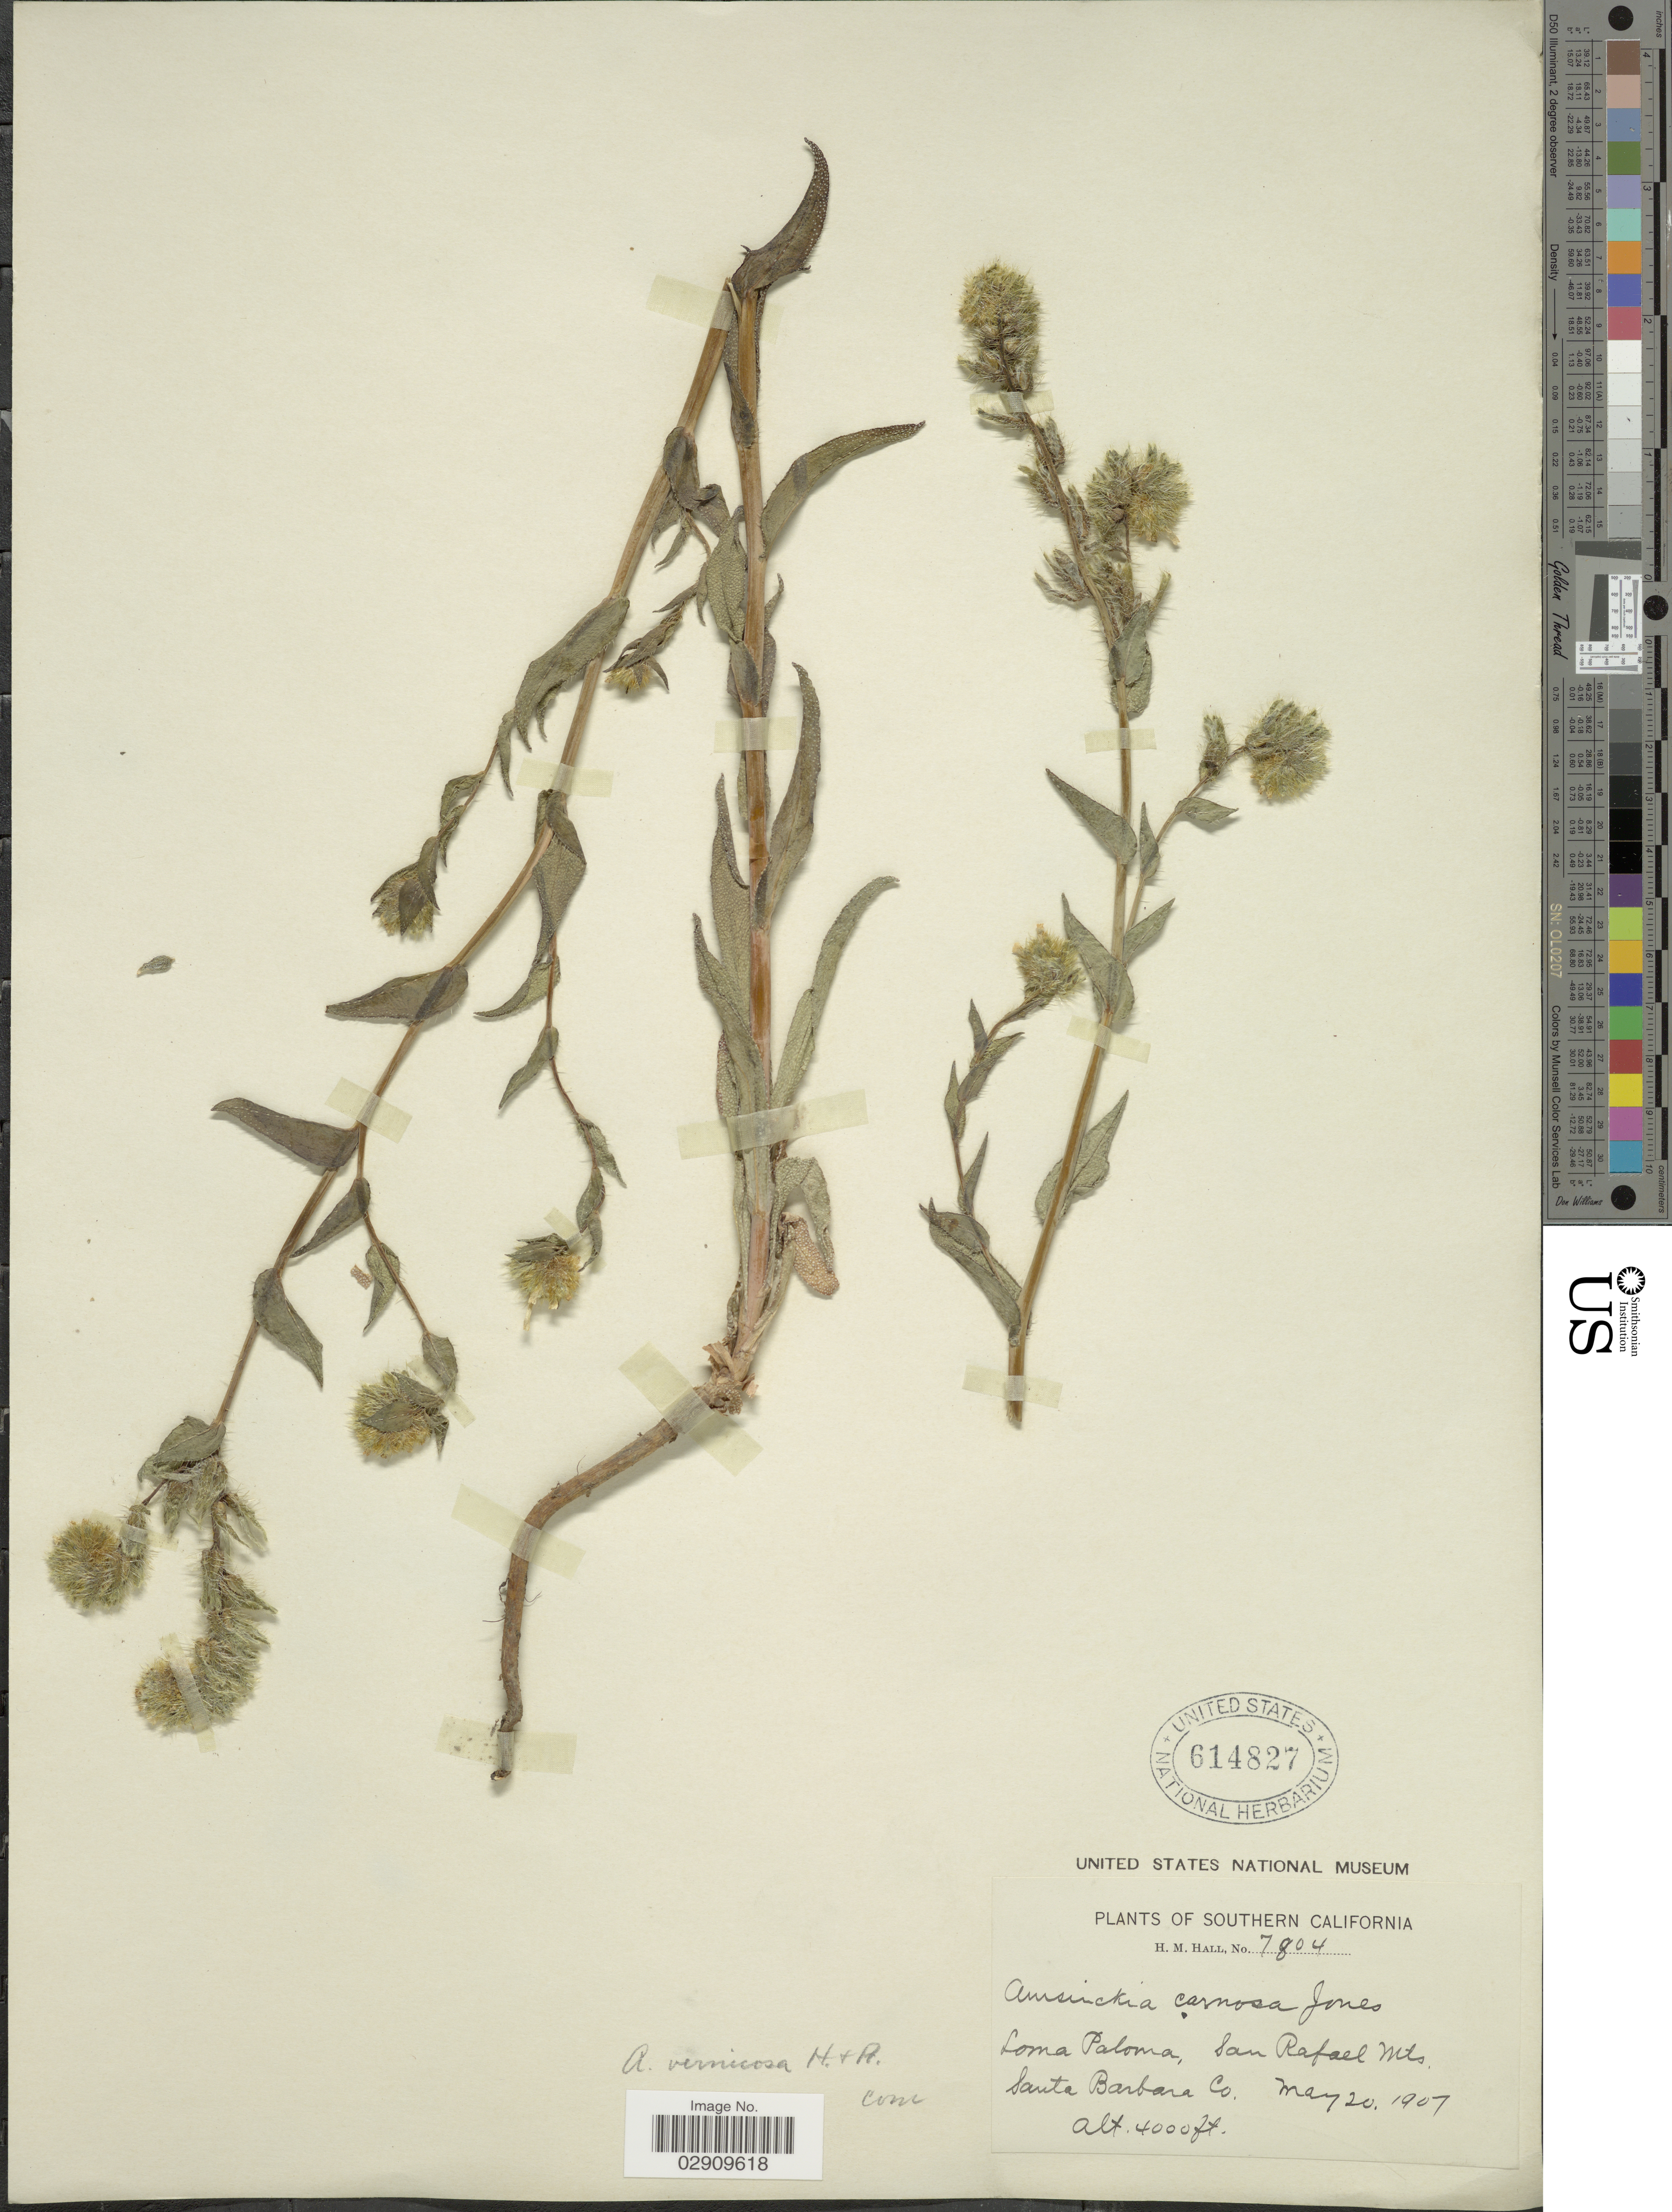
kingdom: Plantae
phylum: Tracheophyta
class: Magnoliopsida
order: Boraginales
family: Boraginaceae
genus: Amsinckia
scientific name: Amsinckia vernicosa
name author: Hook. & Arn.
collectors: H. M. Hall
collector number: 7804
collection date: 1907-05-20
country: United States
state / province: California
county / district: Santa Barbara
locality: Southern California. Loma Paloma, San Rafael Mts. Santa Barbara Co.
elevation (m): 1219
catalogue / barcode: US 614827